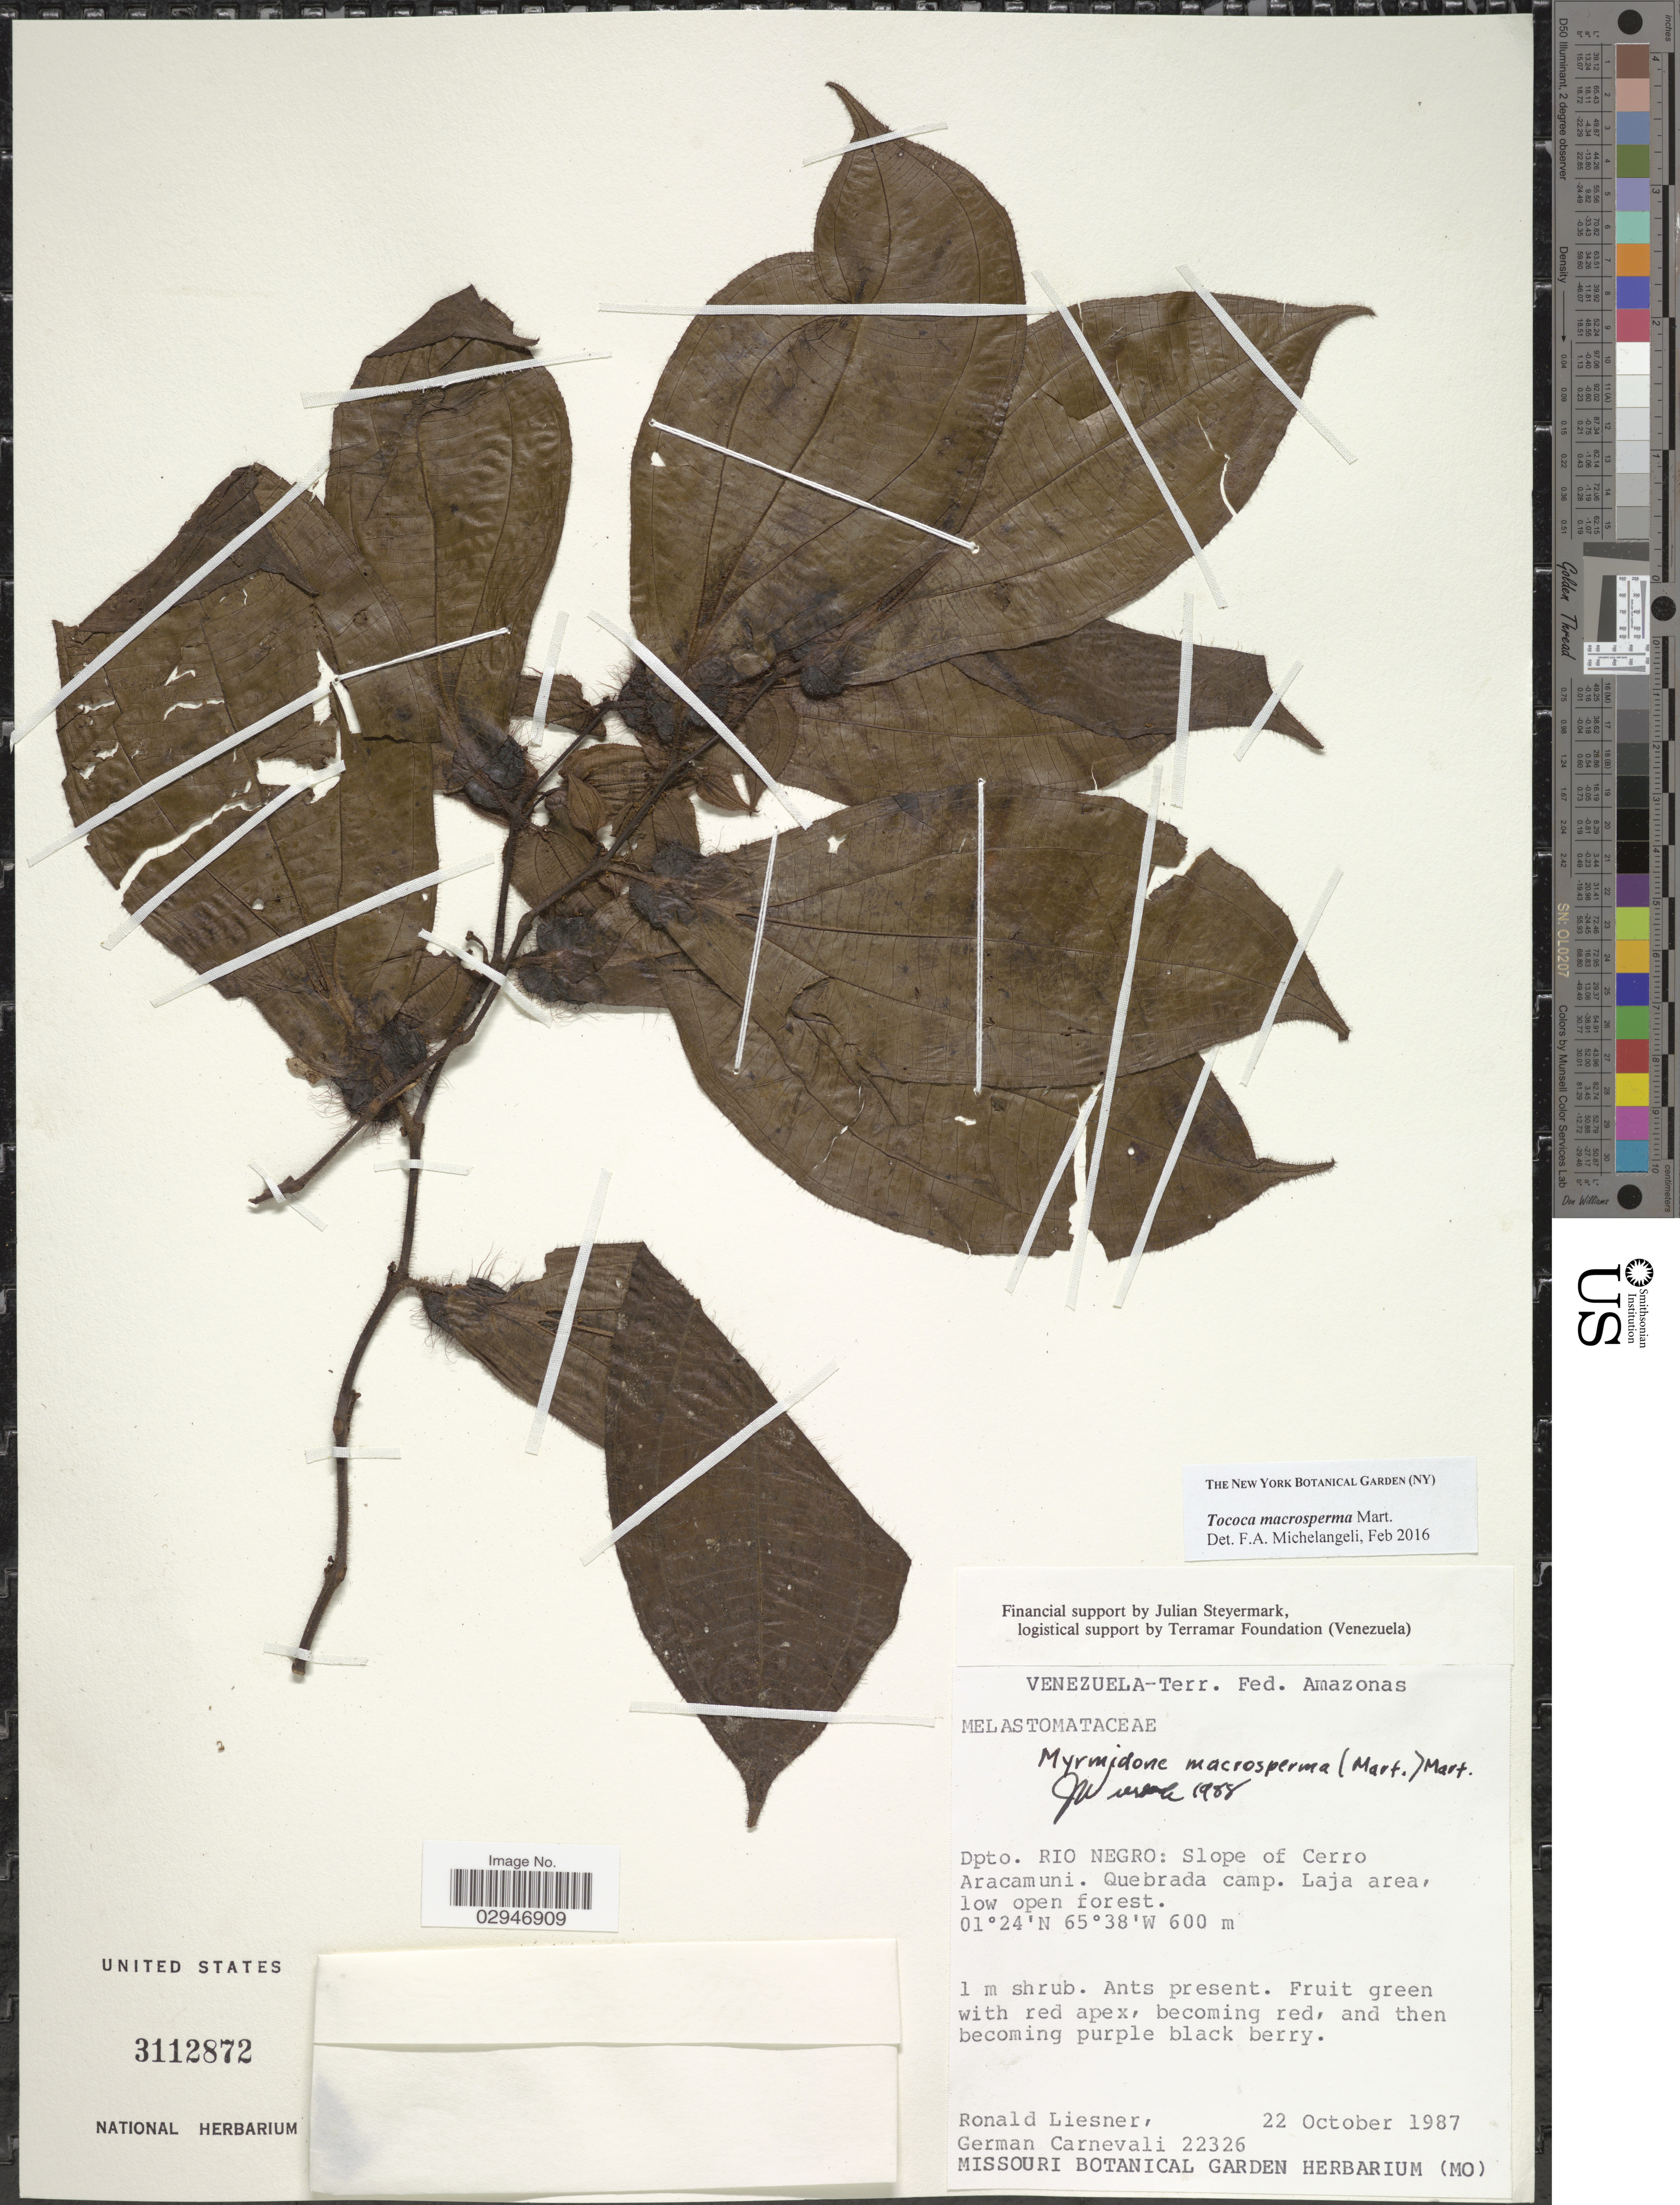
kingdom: Plantae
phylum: Tracheophyta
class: Magnoliopsida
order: Myrtales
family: Melastomataceae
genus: Tococa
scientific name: Tococa macrosperma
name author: Mart.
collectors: R. L. Liesner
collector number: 22326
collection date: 1987-10-22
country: Venezuela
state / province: Amazonas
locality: Dpto. Rio Negro: Slope of Cerro Aracamuni. Quebrada camp. Laja area.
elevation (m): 600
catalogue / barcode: US 3112872